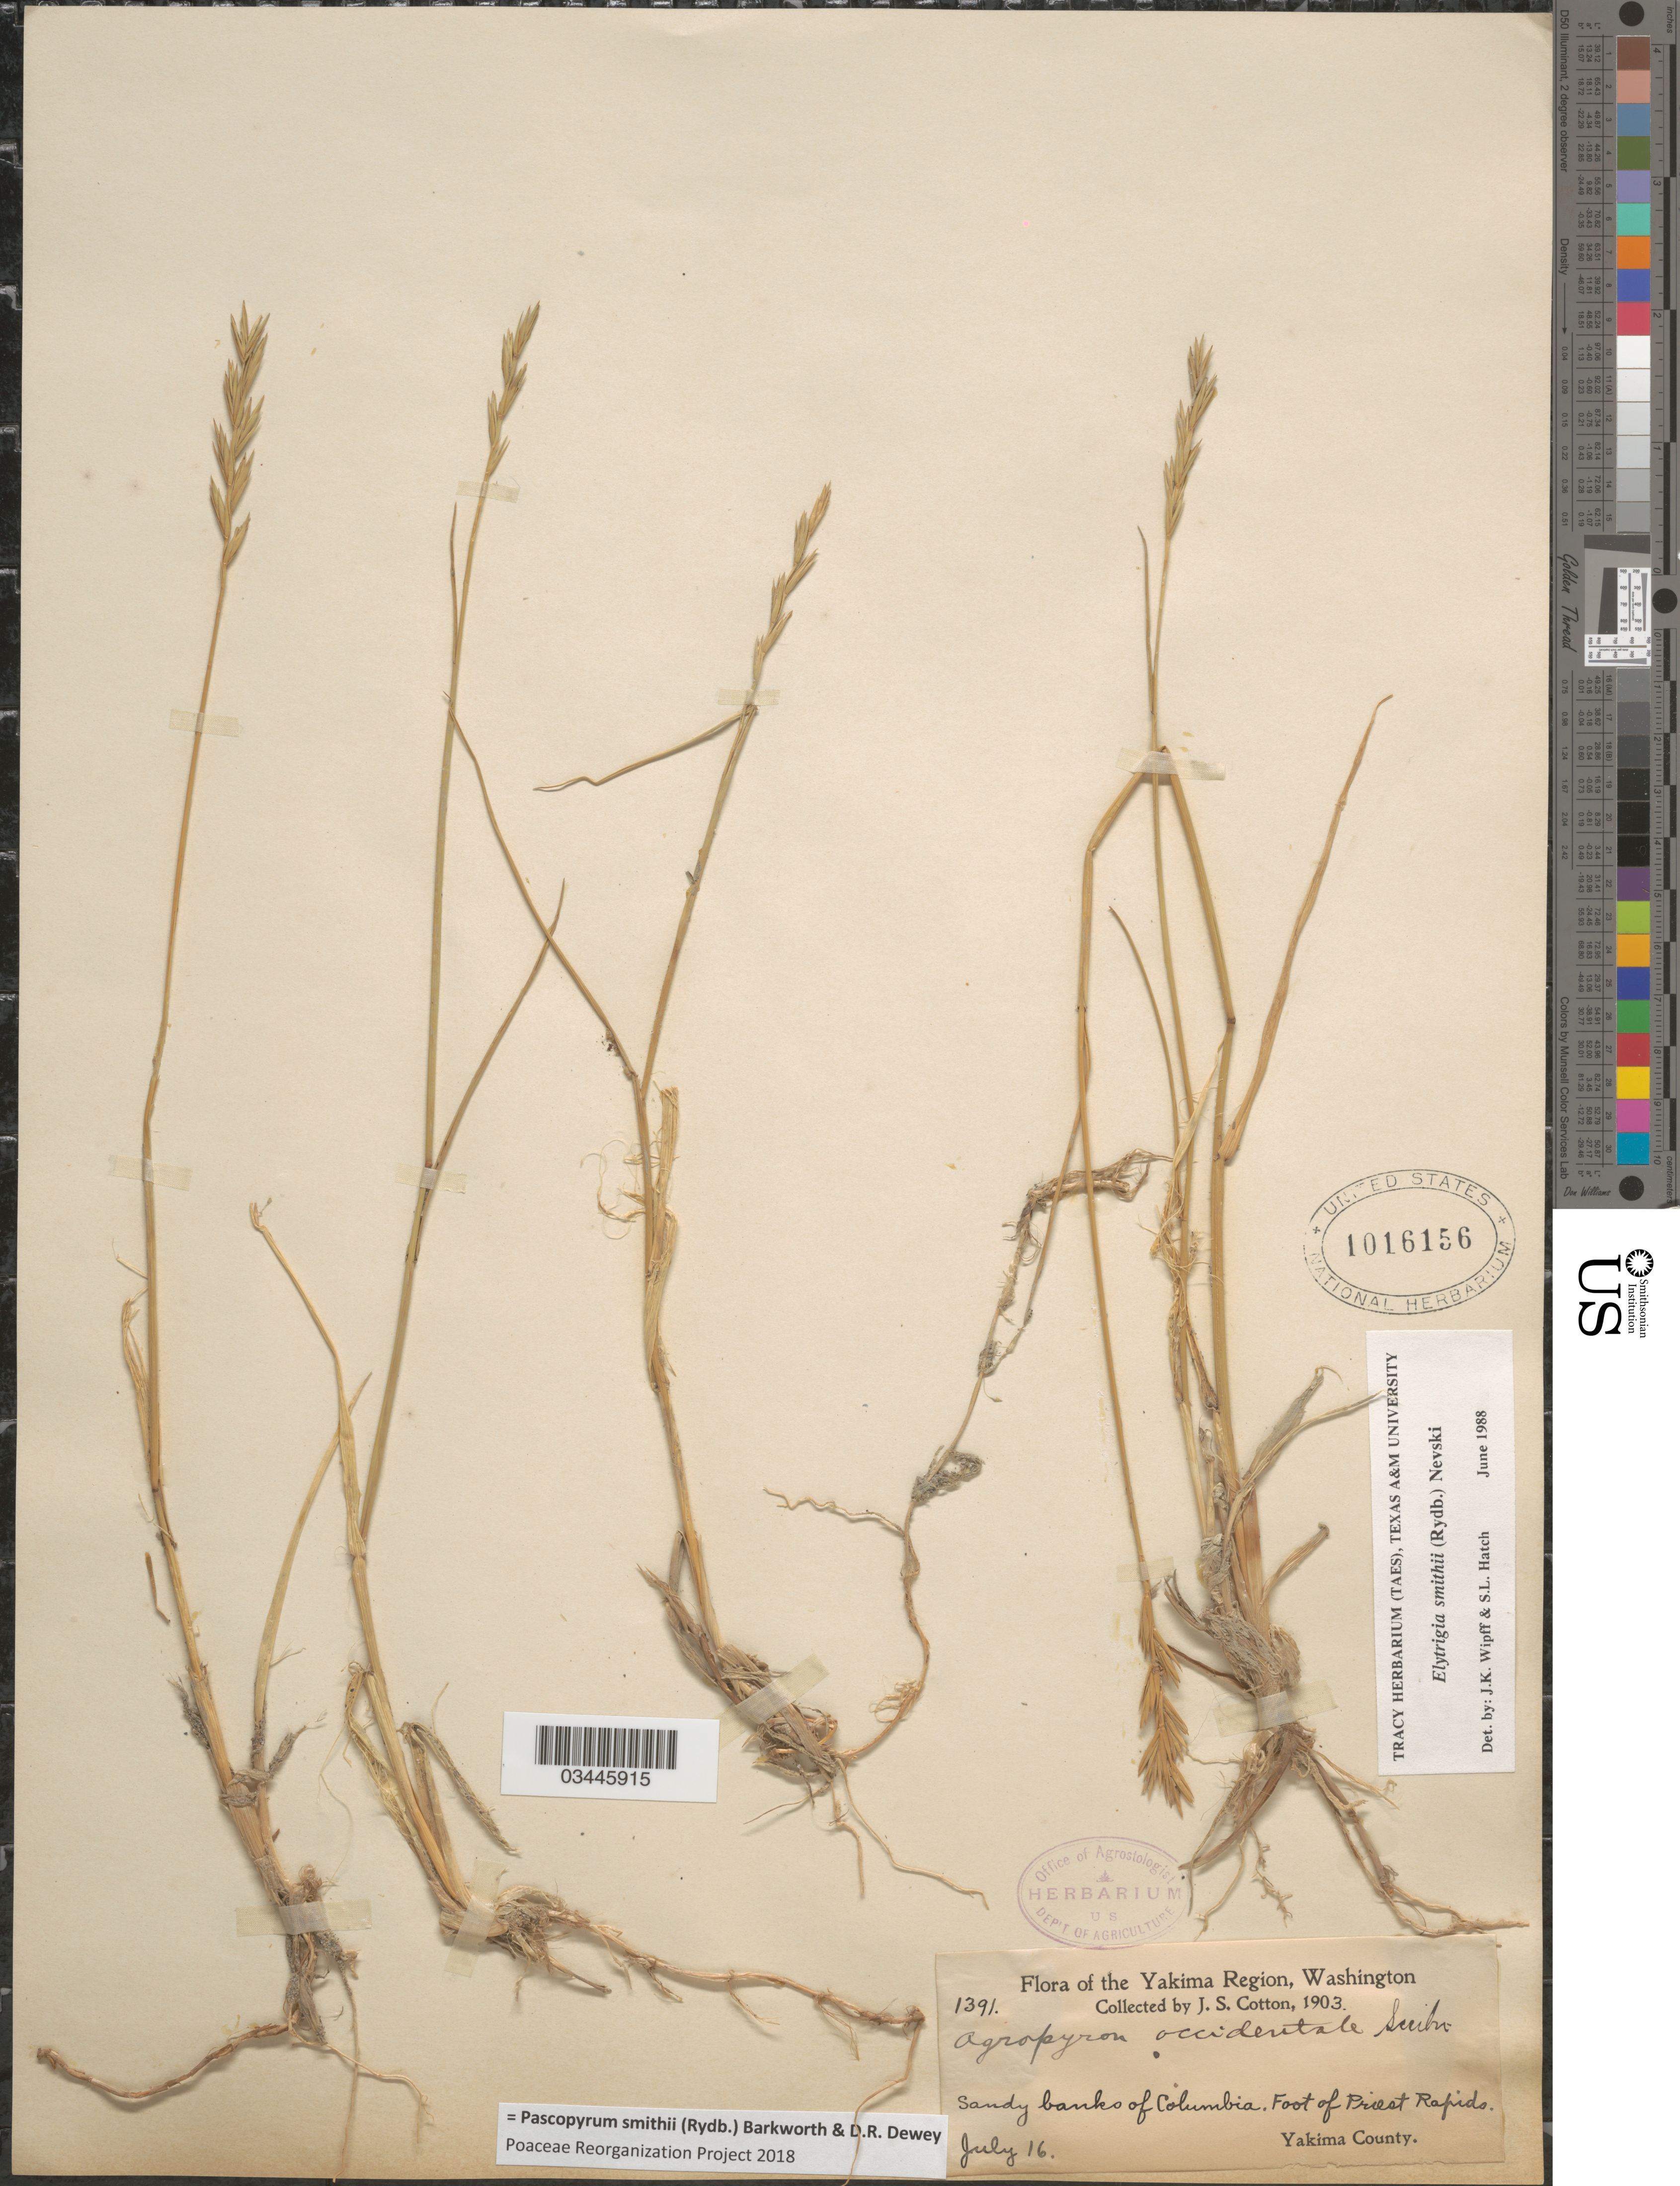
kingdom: Plantae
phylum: Tracheophyta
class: Liliopsida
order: Poales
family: Poaceae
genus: Pascopyrum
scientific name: Pascopyrum smithii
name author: (Rydb.) Barkworth & Dewey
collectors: J. S. Cotton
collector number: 1391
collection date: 1903-07-16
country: United States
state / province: Washington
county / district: Yakima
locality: Yakima Region. Sandy banks of Columbia. Foot of Priest Rapids. Yakima County.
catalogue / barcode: US 1016156